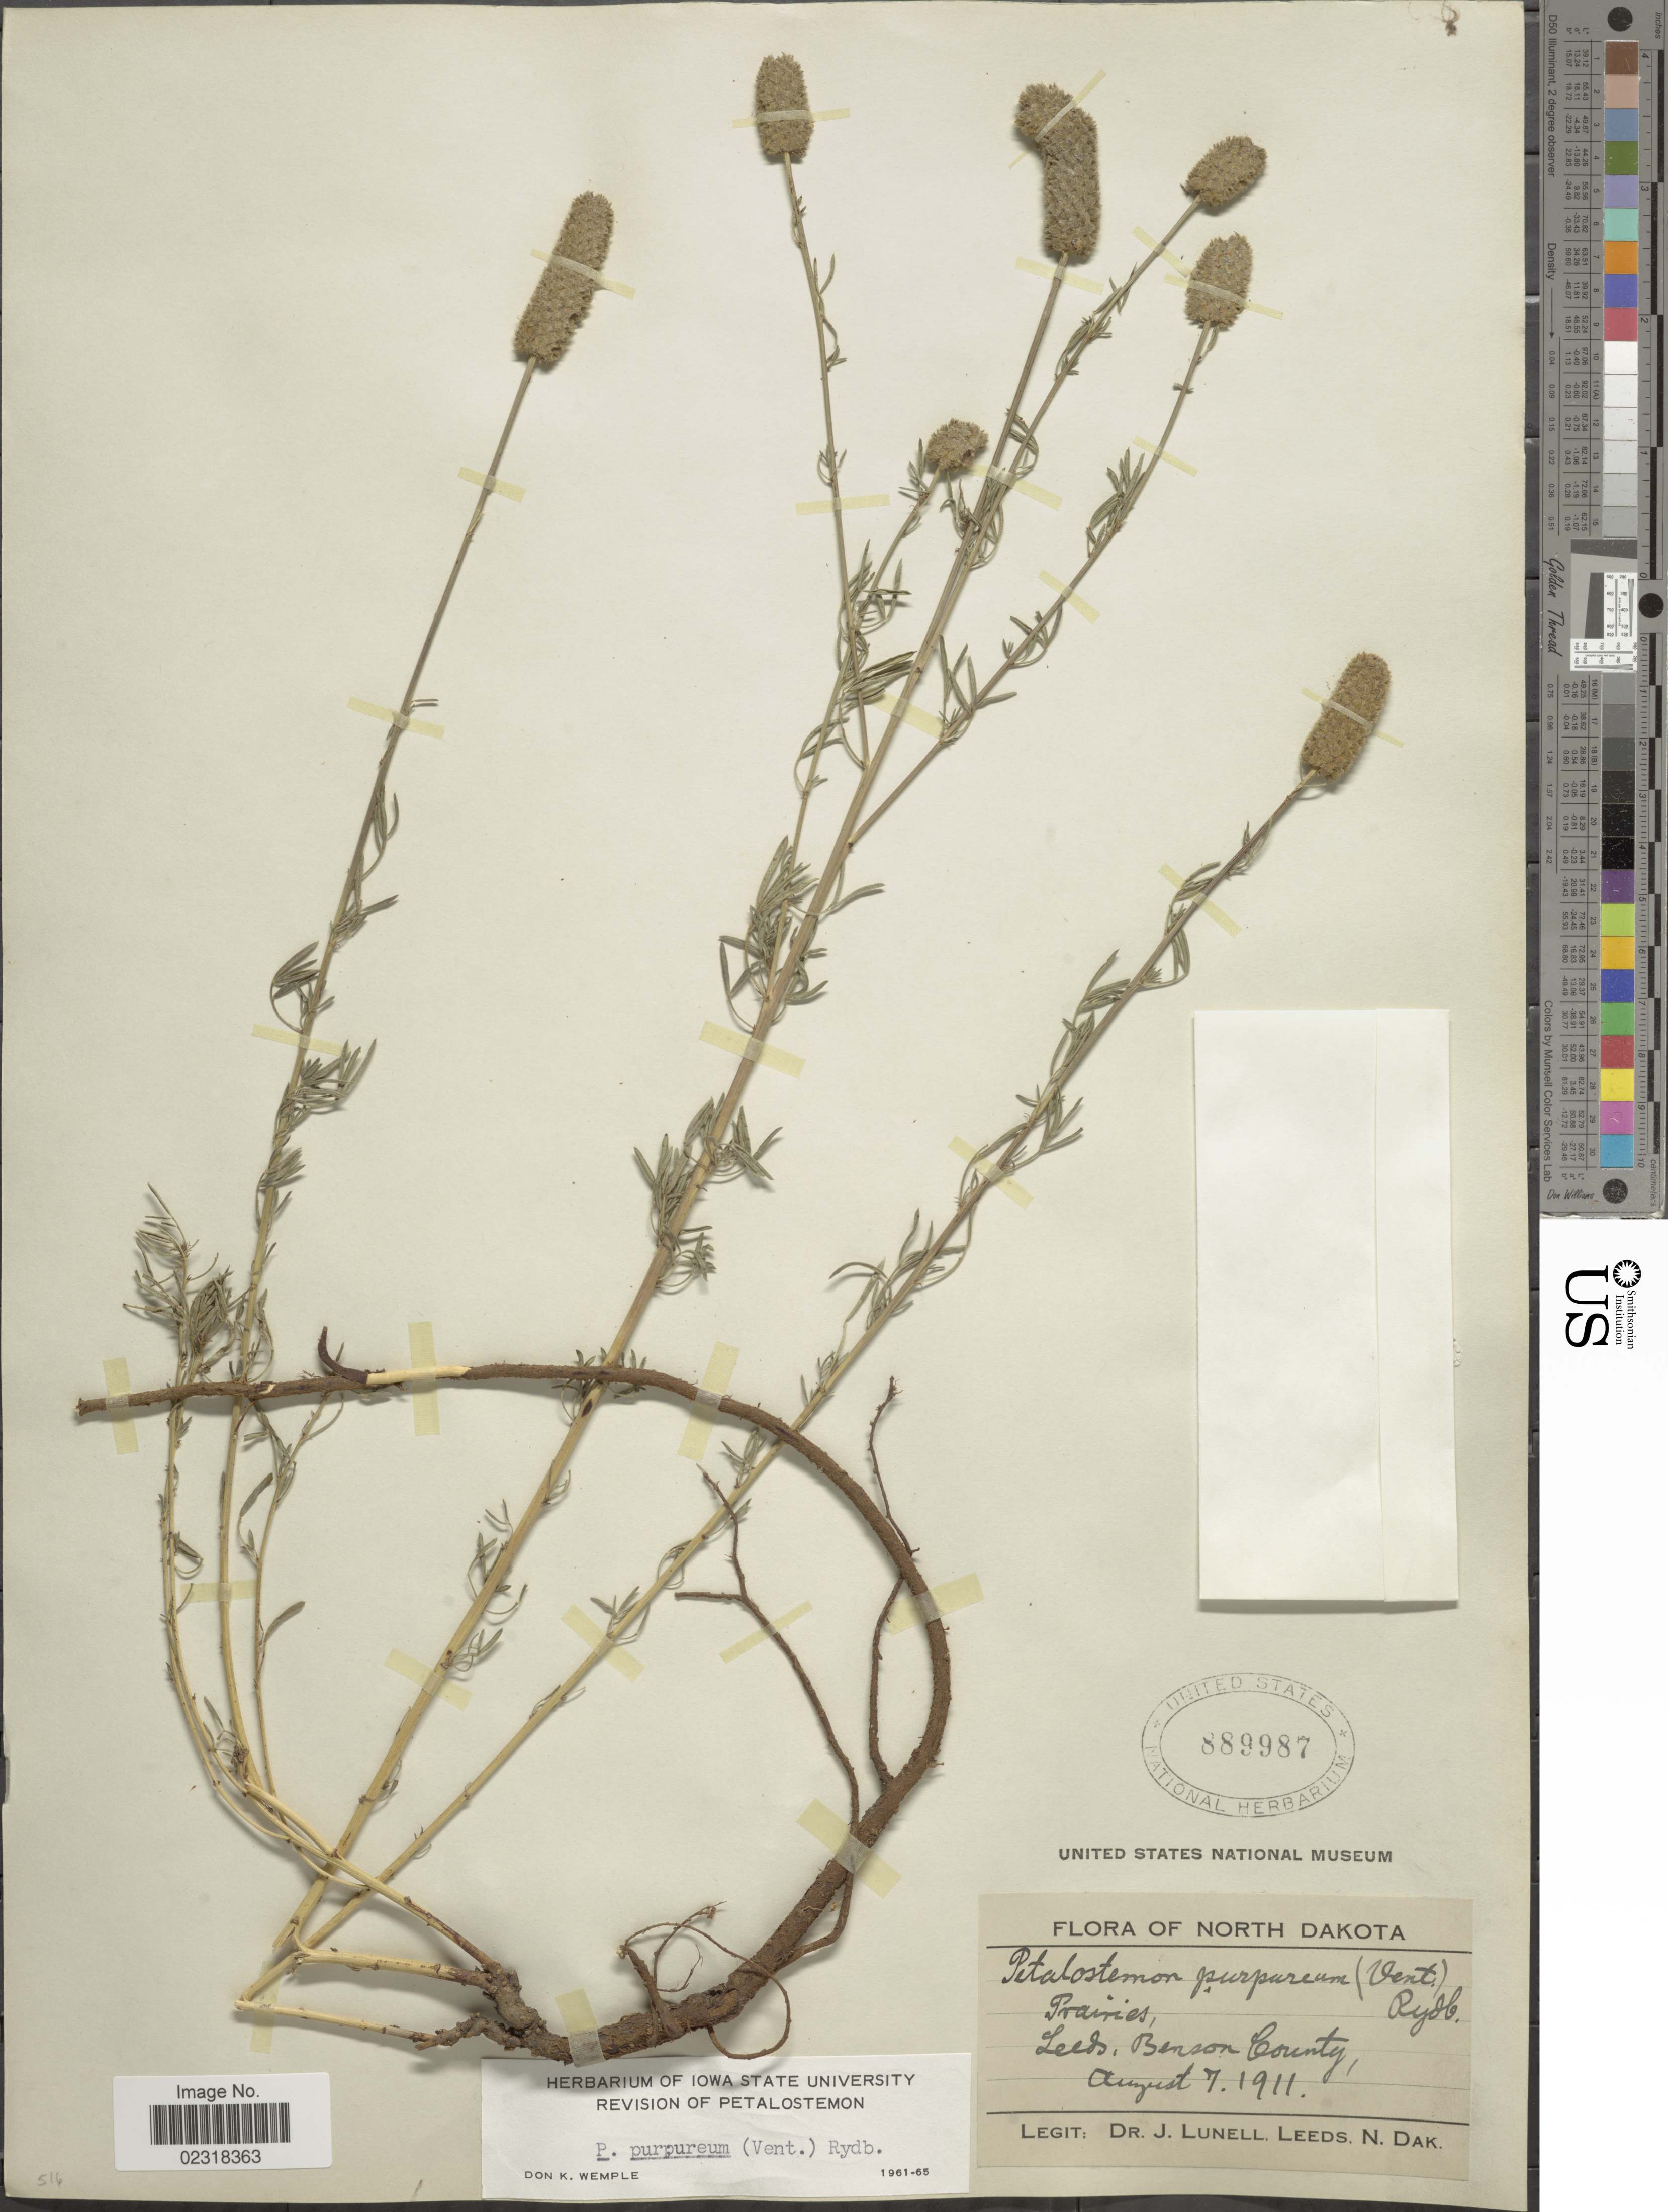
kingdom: Plantae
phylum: Tracheophyta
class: Magnoliopsida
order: Fabales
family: Fabaceae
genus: Dalea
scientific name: Dalea purpurea var. purpurea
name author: Vent.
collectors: J. Lunell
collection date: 1911-08-07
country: United States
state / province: North Dakota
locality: Prairies, Leeds, Benso County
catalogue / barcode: US 889987